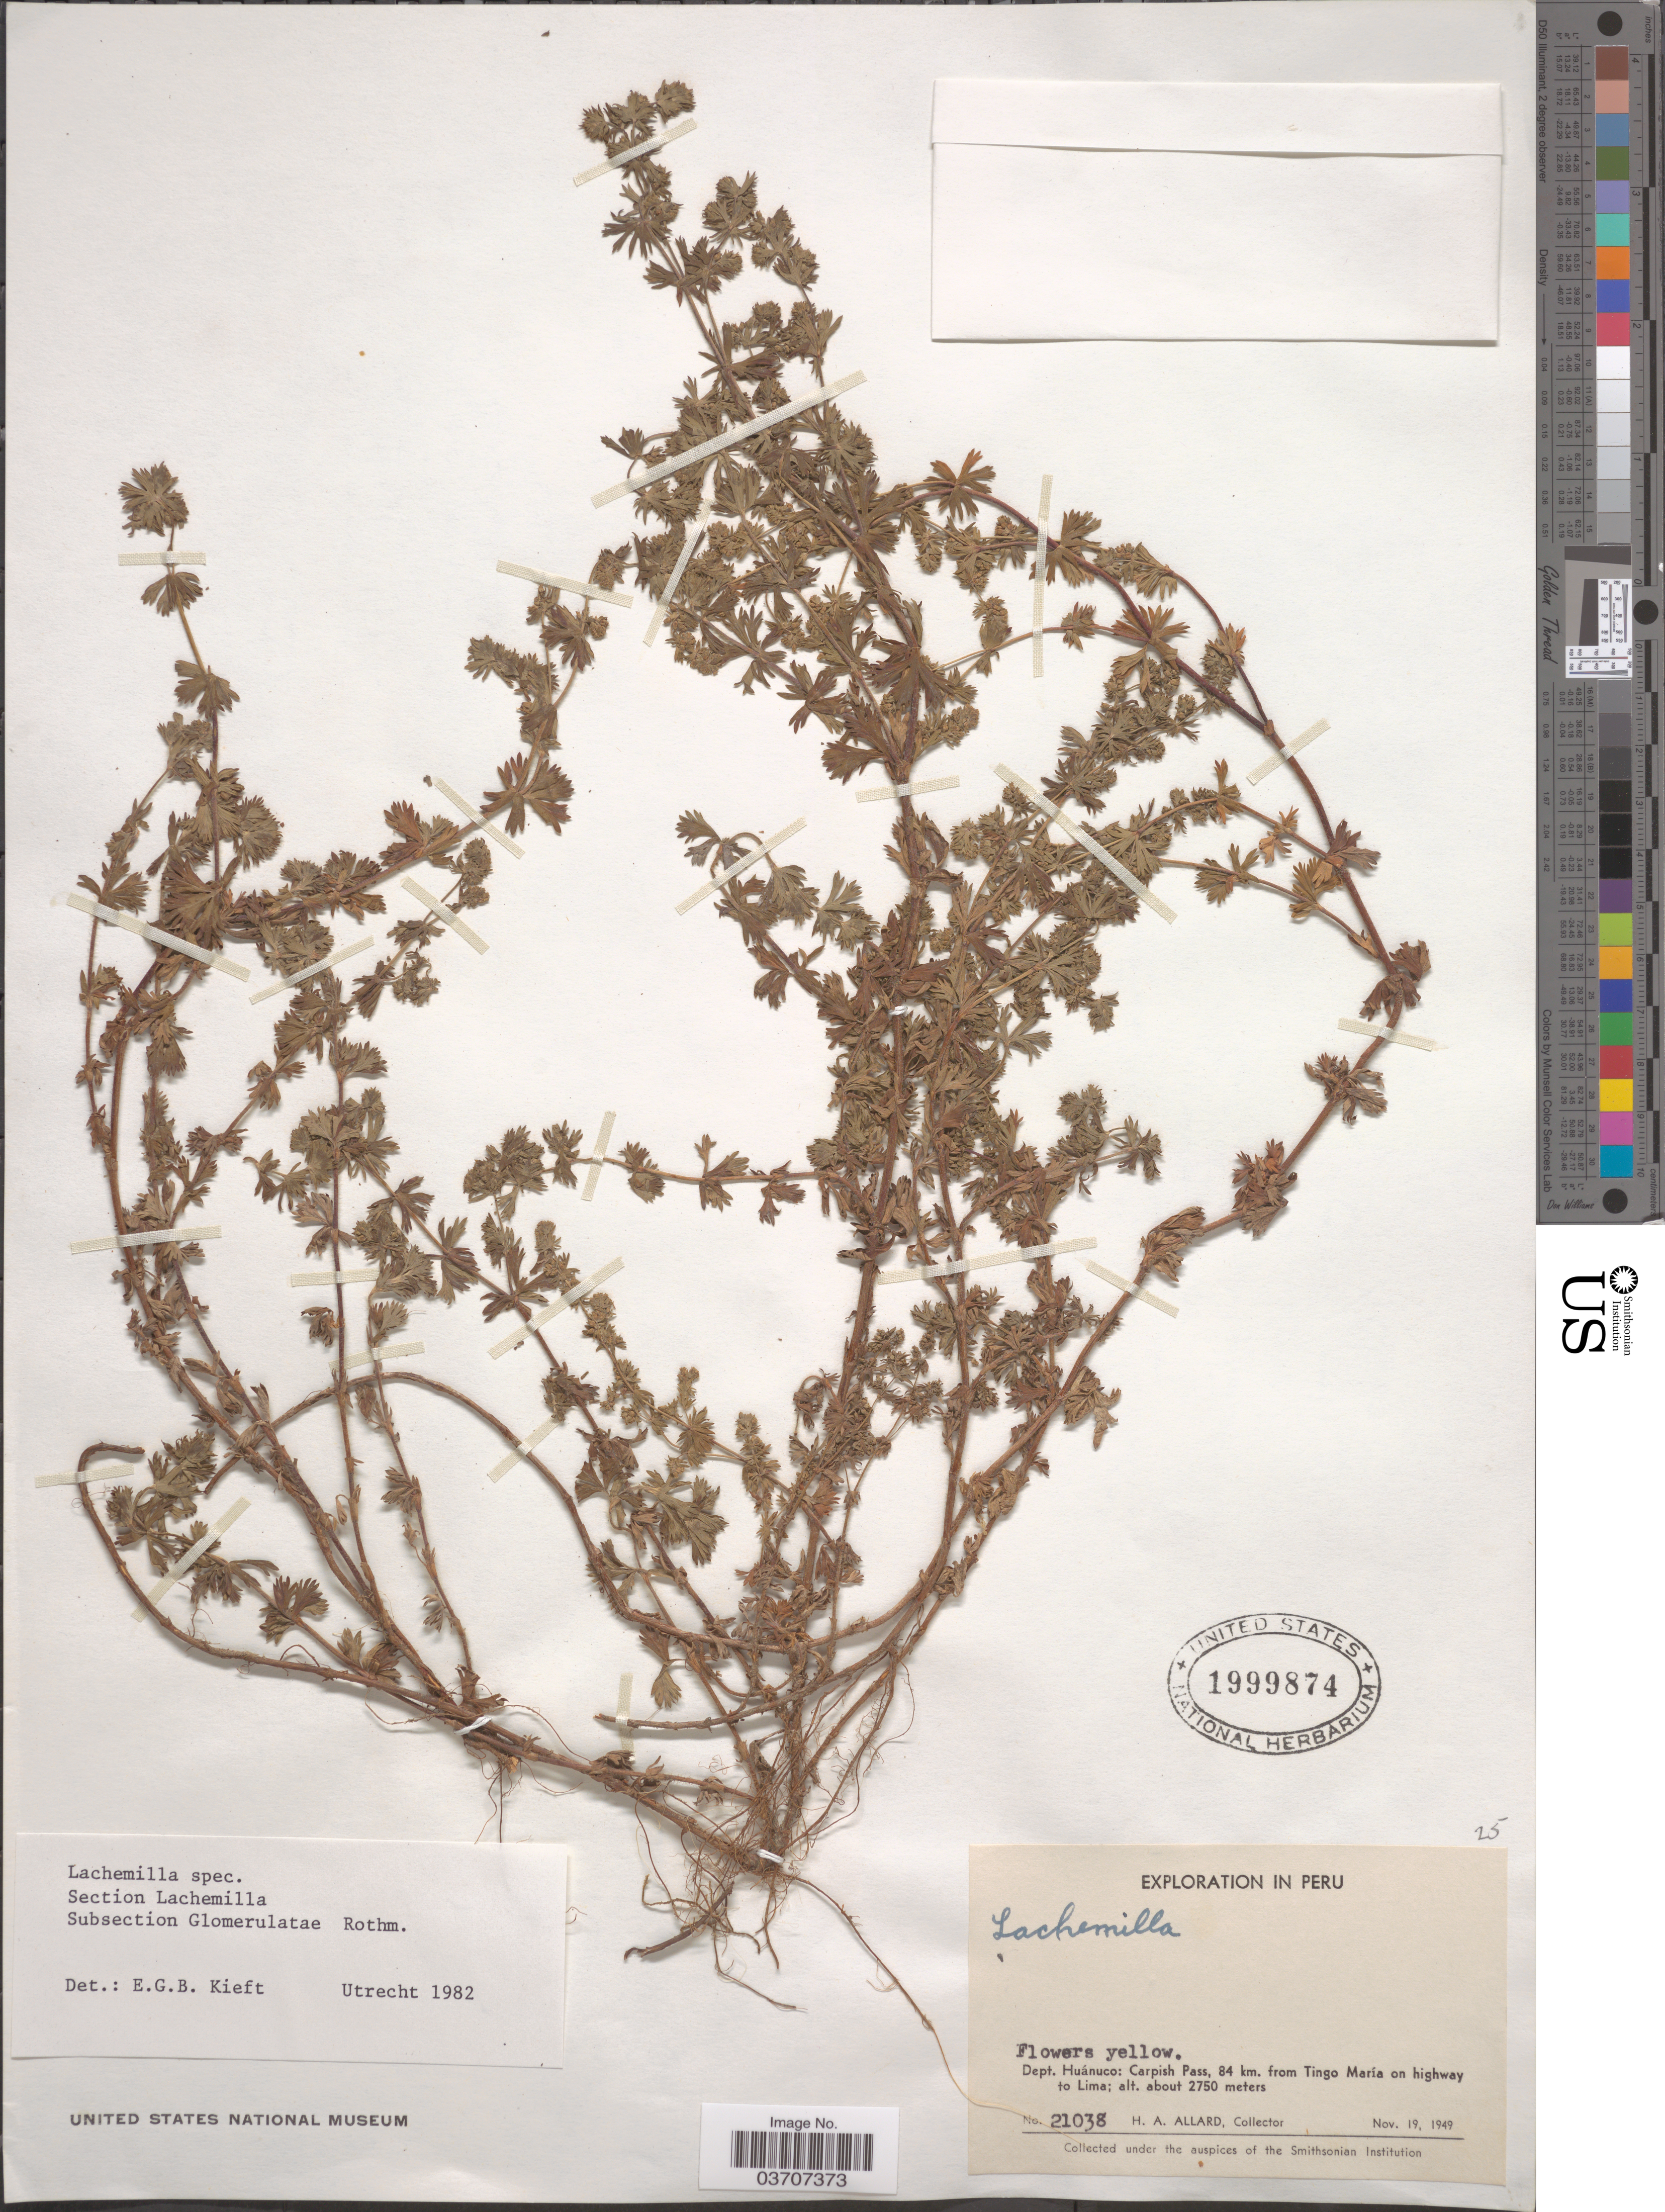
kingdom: Plantae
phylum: Tracheophyta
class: Magnoliopsida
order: Rosales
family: Rosaceae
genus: Lachemilla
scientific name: Lachemilla sp.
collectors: H. A. Allard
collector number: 21038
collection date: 1949-11-19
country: Peru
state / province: Huánuco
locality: Carpish Pass, 84 km. from Tingo María on highway to Lima.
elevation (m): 2750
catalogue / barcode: US 1999874